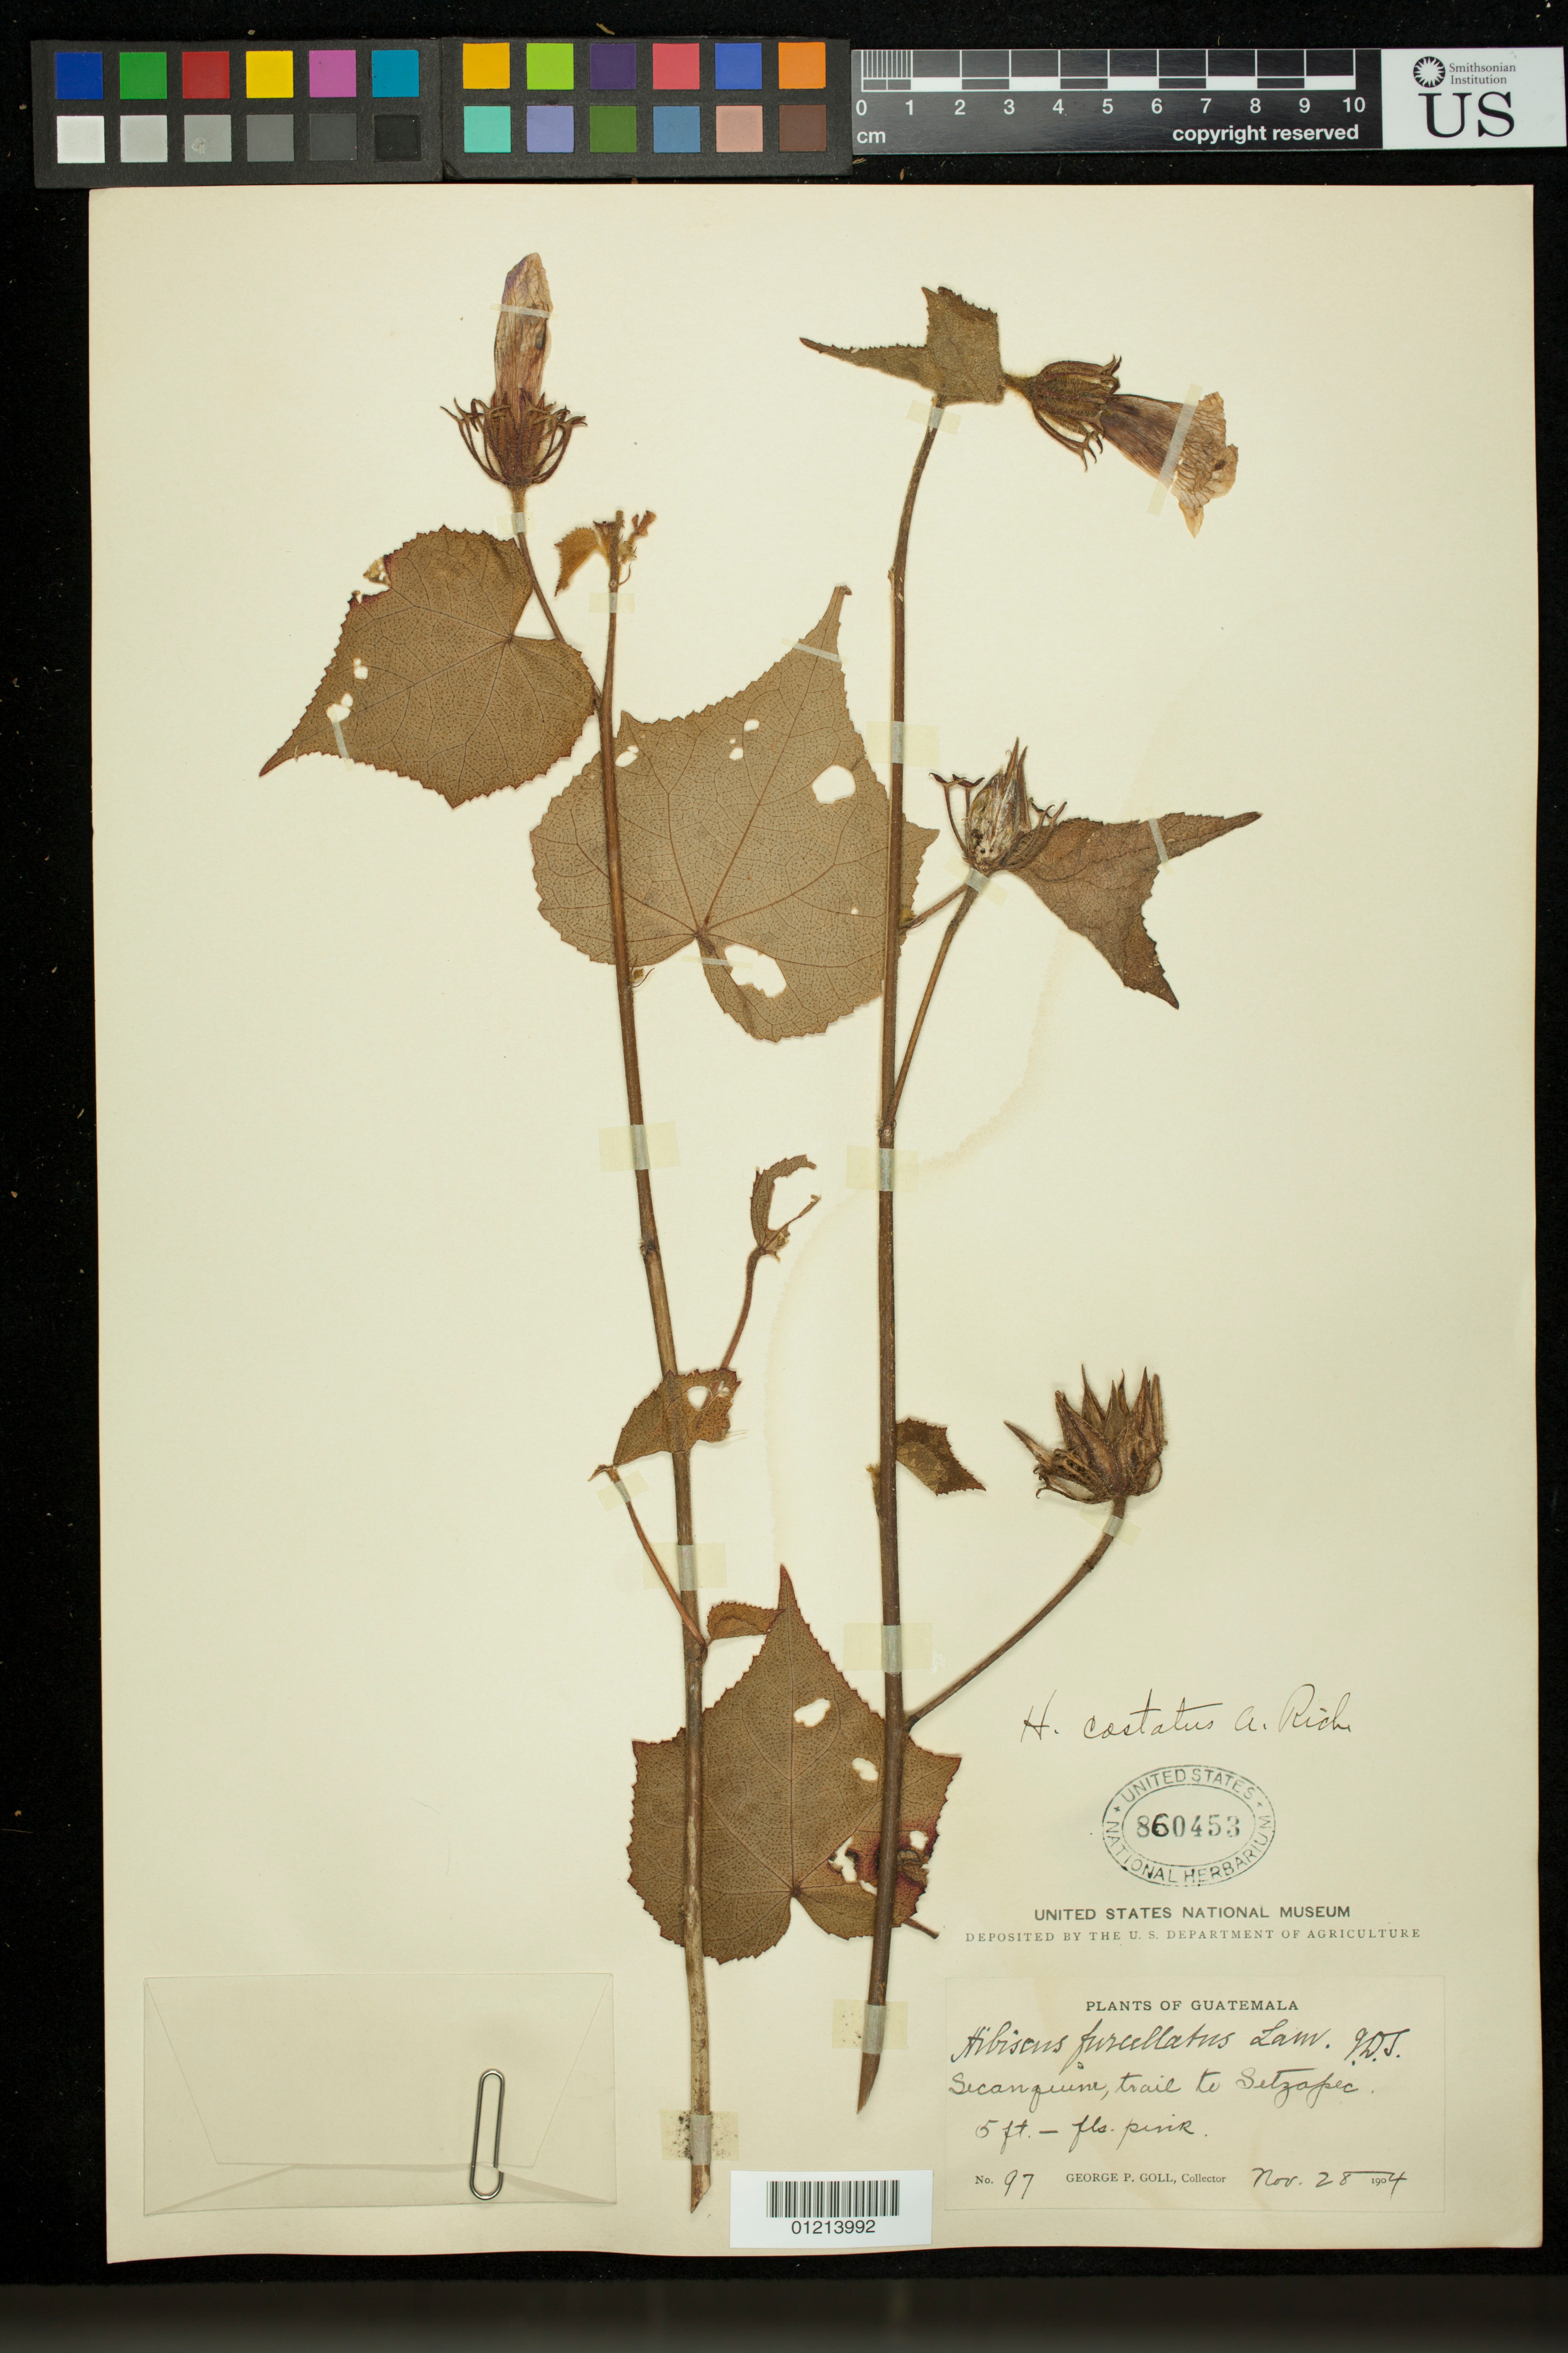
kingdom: Plantae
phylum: Tracheophyta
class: Magnoliopsida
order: Malvales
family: Malvaceae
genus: Sabdariffa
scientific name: Sabdariffa costata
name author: (A. Rich.) M.M. Hanes & R.L. Barrett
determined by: Dorr, Laurence J., Curator (BOT), Smithsonian Institution - National Museum of Natural History (UNITED STATES)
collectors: G. P. Goll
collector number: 97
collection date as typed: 28 Nov 1904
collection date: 1904-11-28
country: Guatemala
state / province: Alta Verapaz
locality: Secanquine, trail to Setzapec.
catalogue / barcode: US 860453